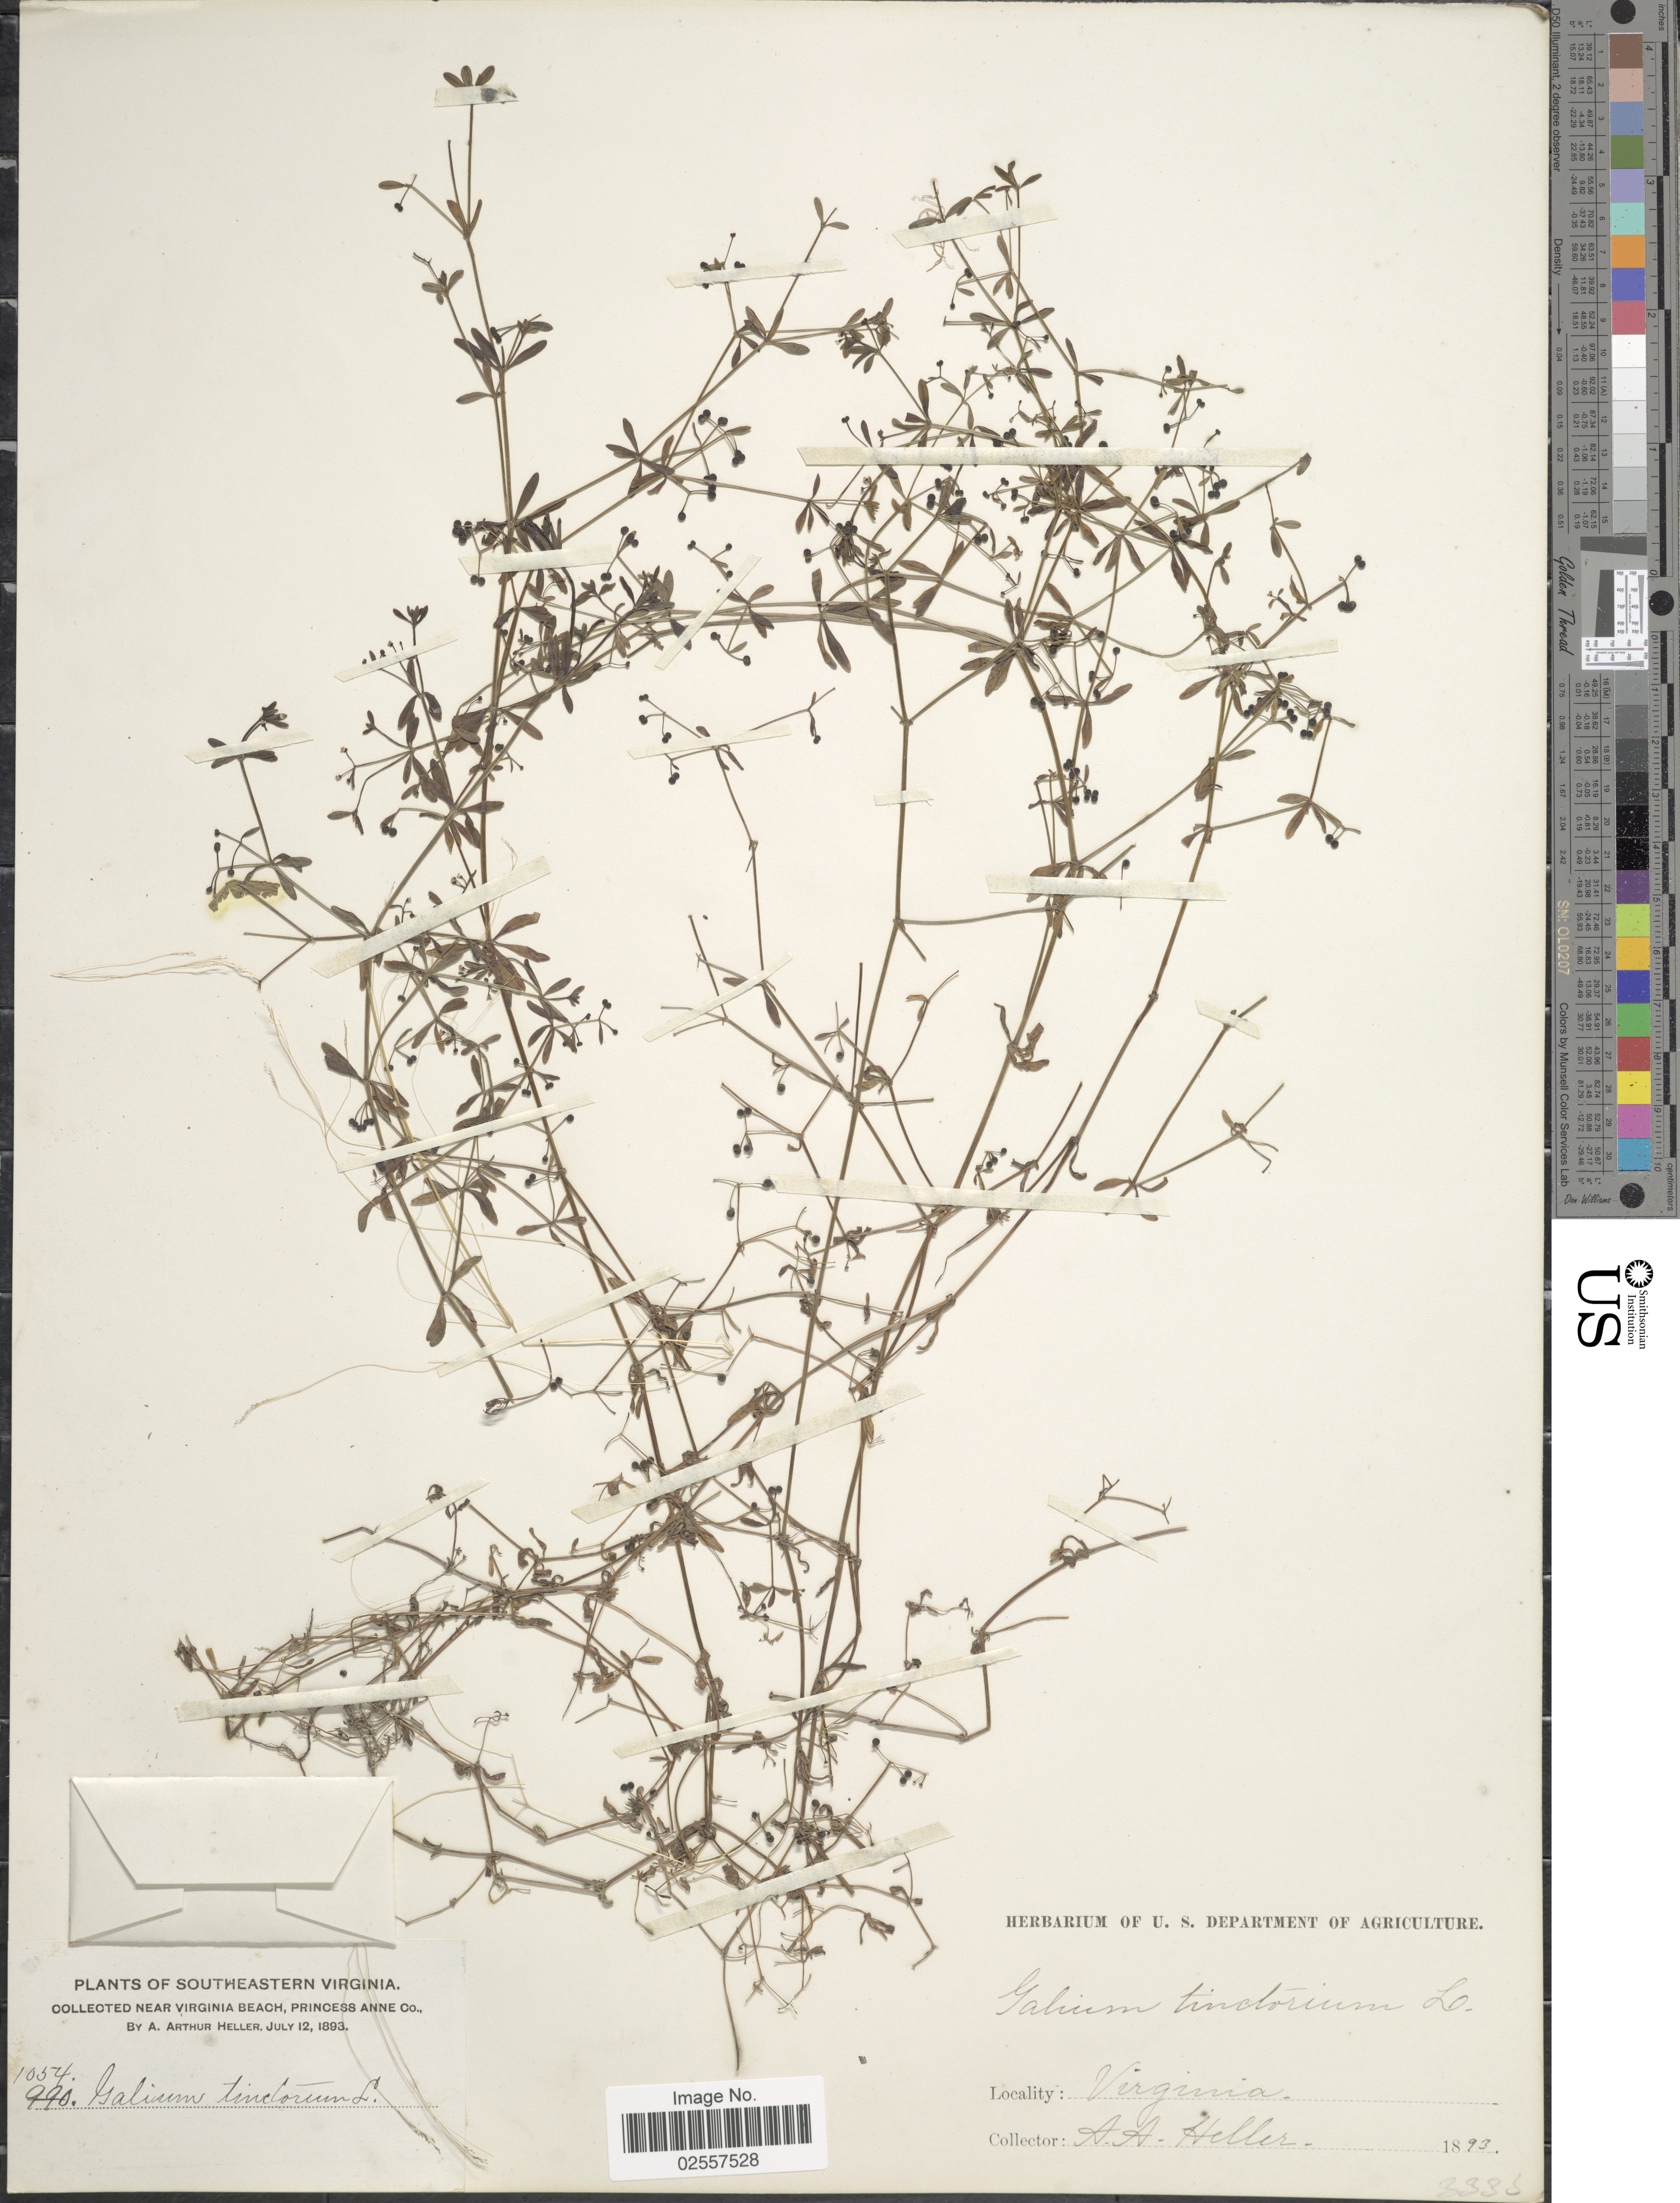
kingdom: Plantae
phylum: Tracheophyta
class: Magnoliopsida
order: Gentianales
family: Rubiaceae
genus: Galium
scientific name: Galium claytoni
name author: Michx.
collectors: A. A. Heller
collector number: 1054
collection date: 1893-07-12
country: United States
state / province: Virginia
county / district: City of Virginia Beach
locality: Southeastern Virginia, Near Virginia Beach, Princess Anne (=historic county name) County